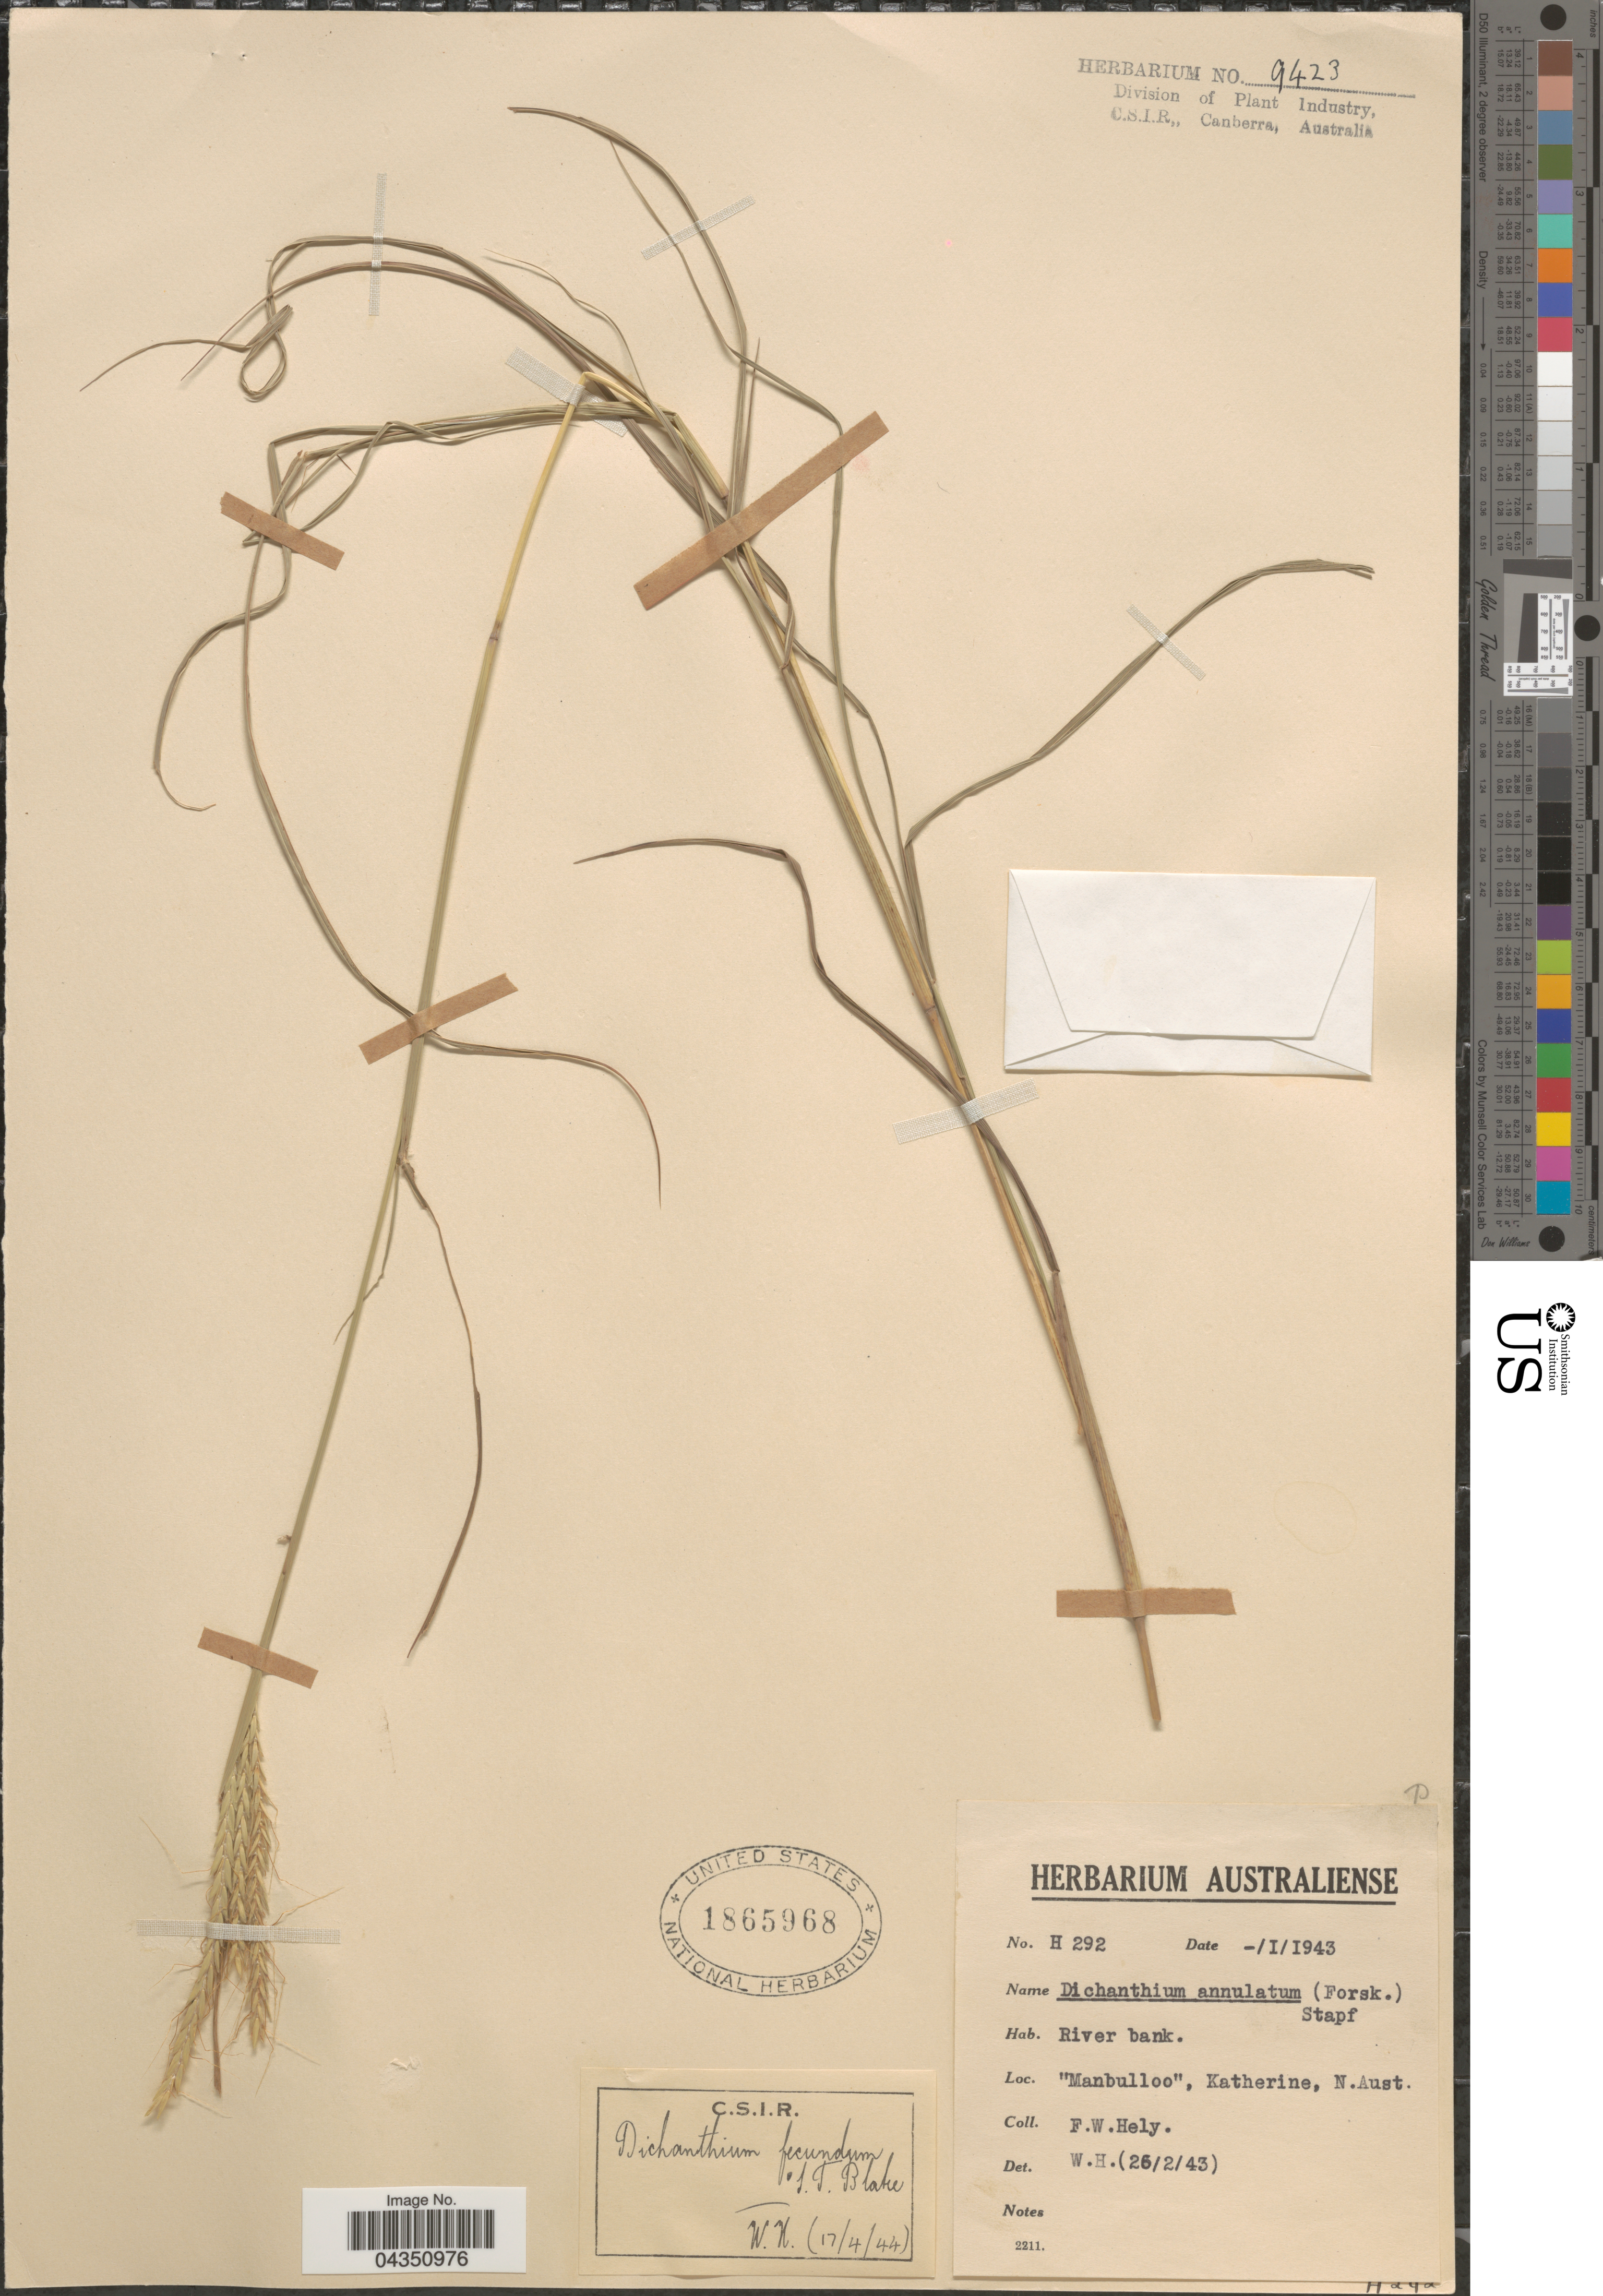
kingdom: Plantae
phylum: Tracheophyta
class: Liliopsida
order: Poales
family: Poaceae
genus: Dichanthium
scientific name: Dichanthium fecundum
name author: S.T. Blake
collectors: F. Hely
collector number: H 292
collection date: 1943-01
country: Australia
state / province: Northern Territory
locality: Manbulloo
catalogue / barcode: US 1865968